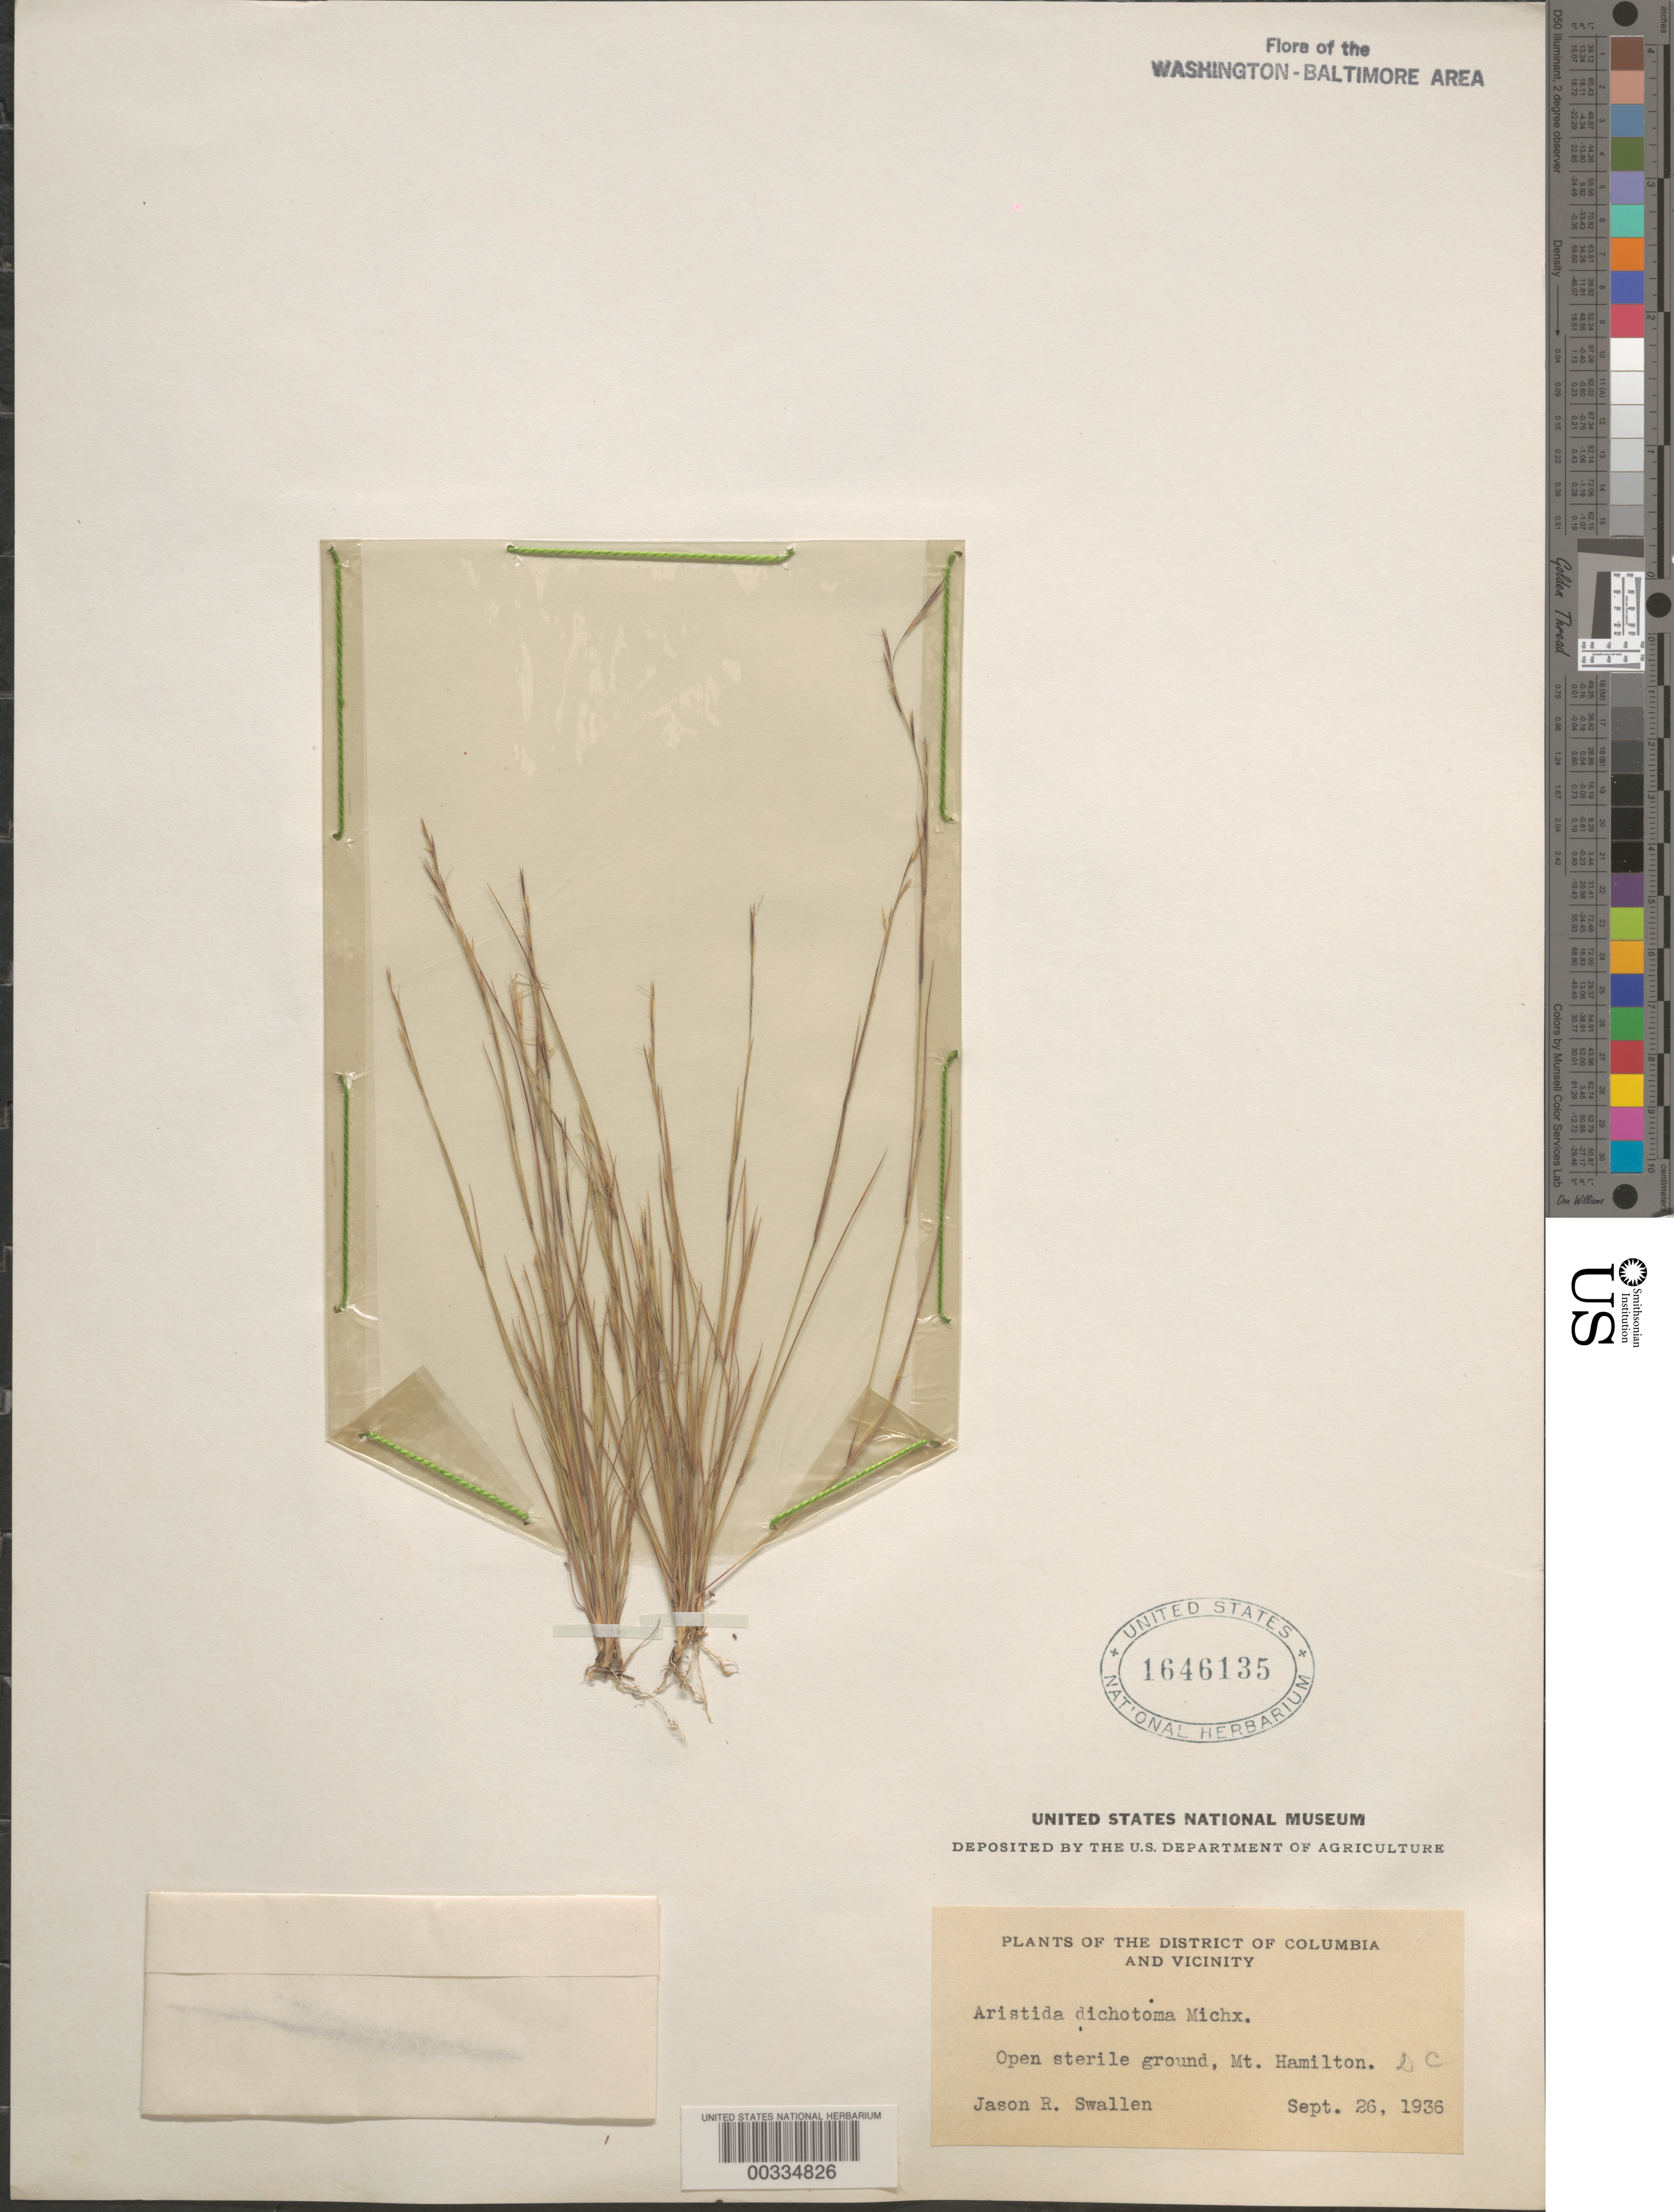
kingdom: Plantae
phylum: Tracheophyta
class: Liliopsida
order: Poales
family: Poaceae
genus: Aristida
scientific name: Aristida dichotoma var. dichotoma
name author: Michx.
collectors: J. R. Swallen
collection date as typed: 26 Sep 1936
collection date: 1936-09-26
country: United States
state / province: District of Columbia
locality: Mount Hamilton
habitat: Open sterile ground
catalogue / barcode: US 1646135